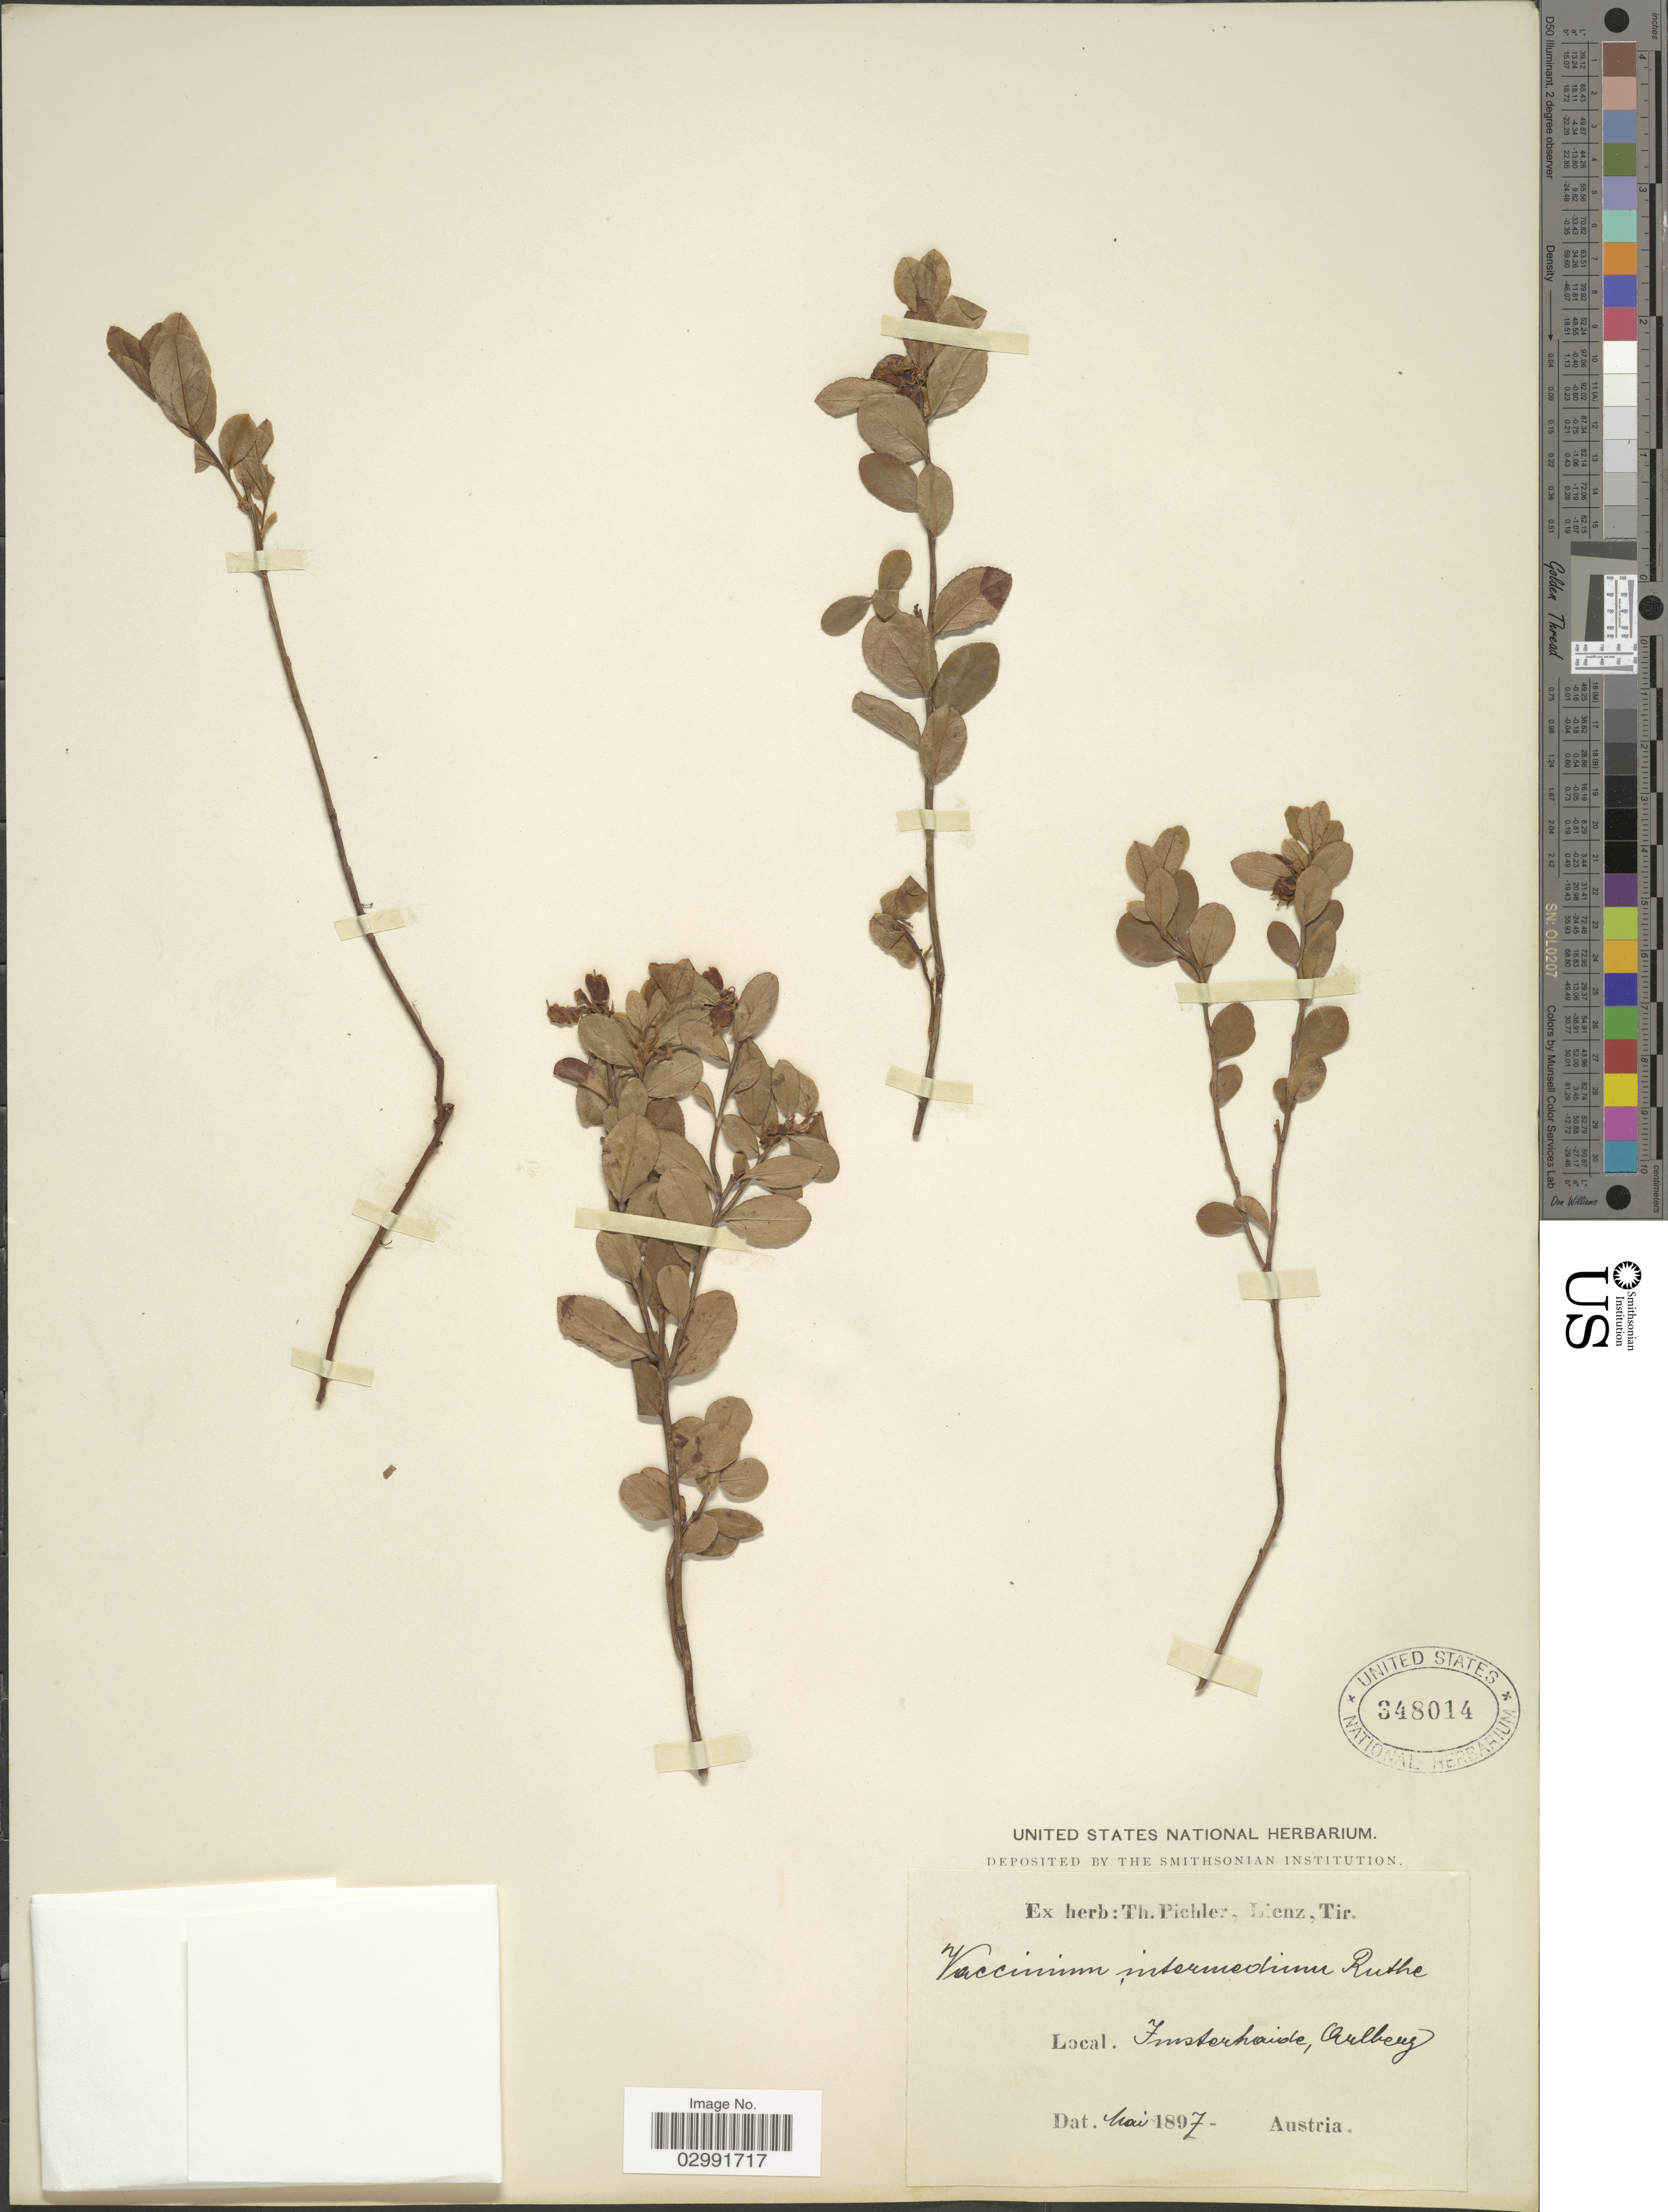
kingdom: Plantae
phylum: Tracheophyta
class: Magnoliopsida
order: Ericales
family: Ericaceae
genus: Vaccinium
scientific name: Vaccinium x intermedium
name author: Ruthe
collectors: ex herb. T. Pichler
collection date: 1897-05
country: Austria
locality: Finsterhaide [interpreted], Arlberg.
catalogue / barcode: US 348014